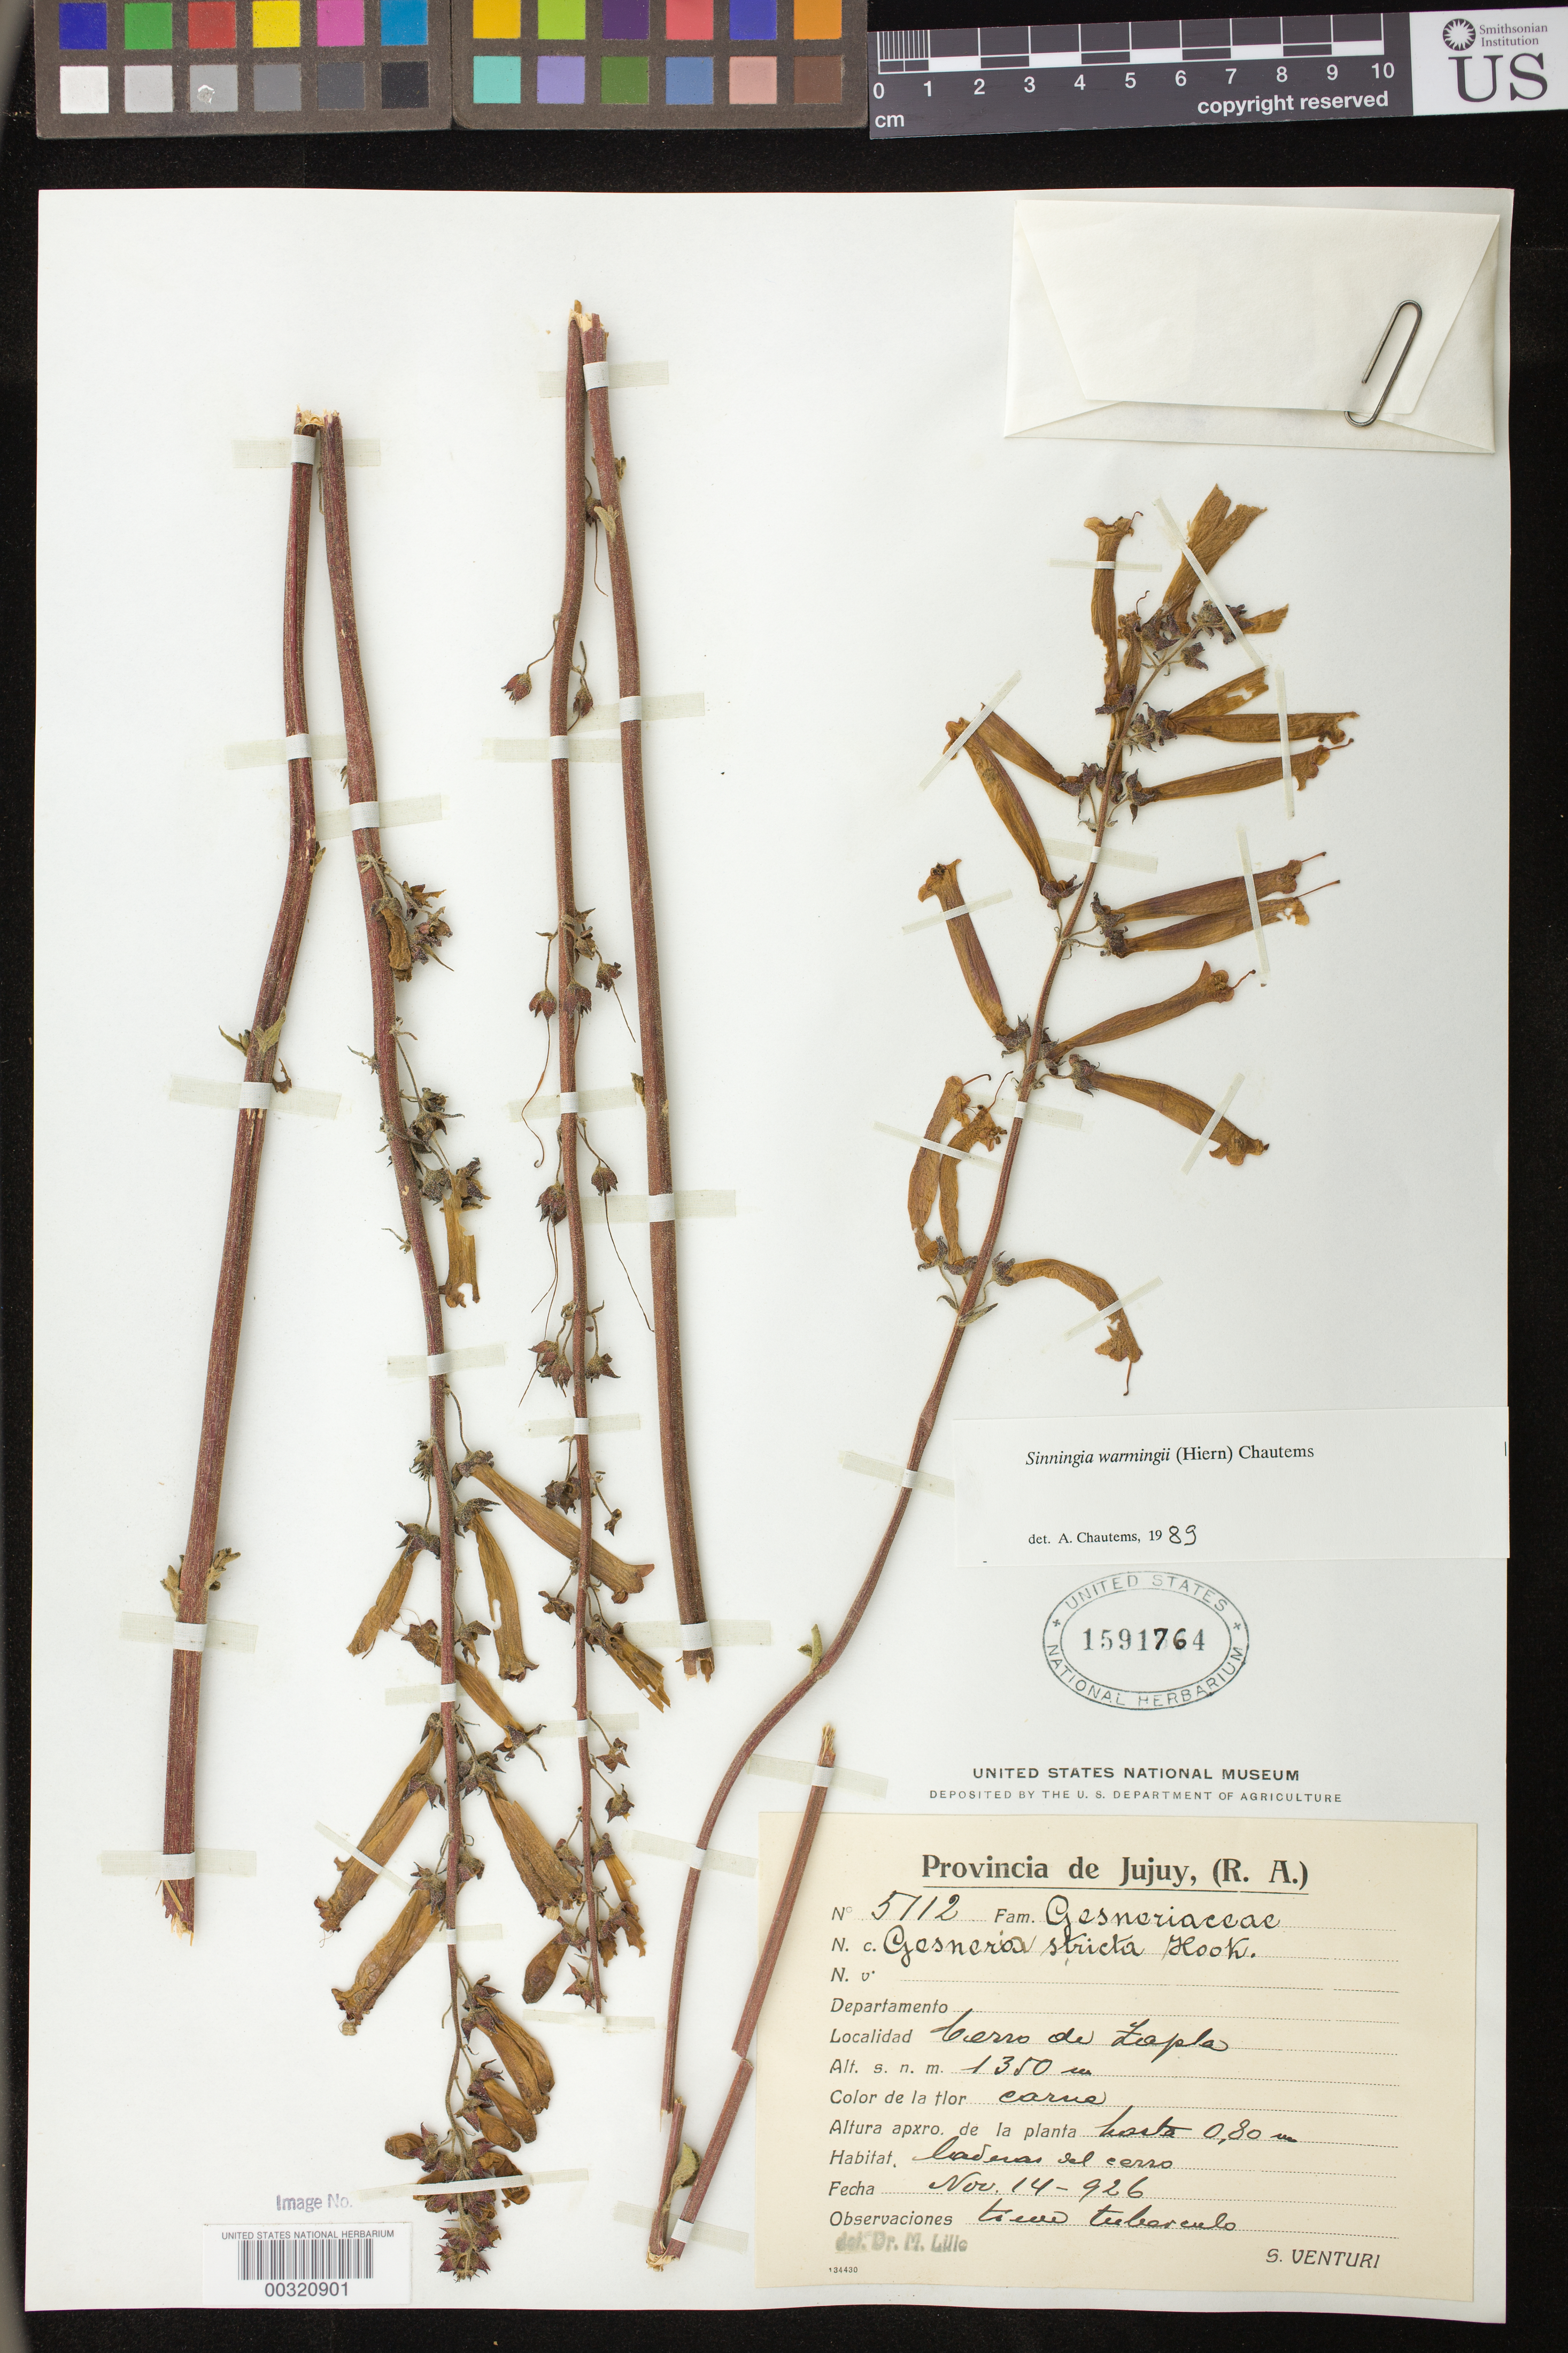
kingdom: Plantae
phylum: Tracheophyta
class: Magnoliopsida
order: Lamiales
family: Gesneriaceae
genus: Sinningia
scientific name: Sinningia warmingii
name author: (Hiern) Chautems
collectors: S. Venturi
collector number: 5112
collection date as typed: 14 Nov 1926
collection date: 1926-11-14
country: Argentina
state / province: Jujuy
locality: Cerro de Zapla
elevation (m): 1350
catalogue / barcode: US 1591764